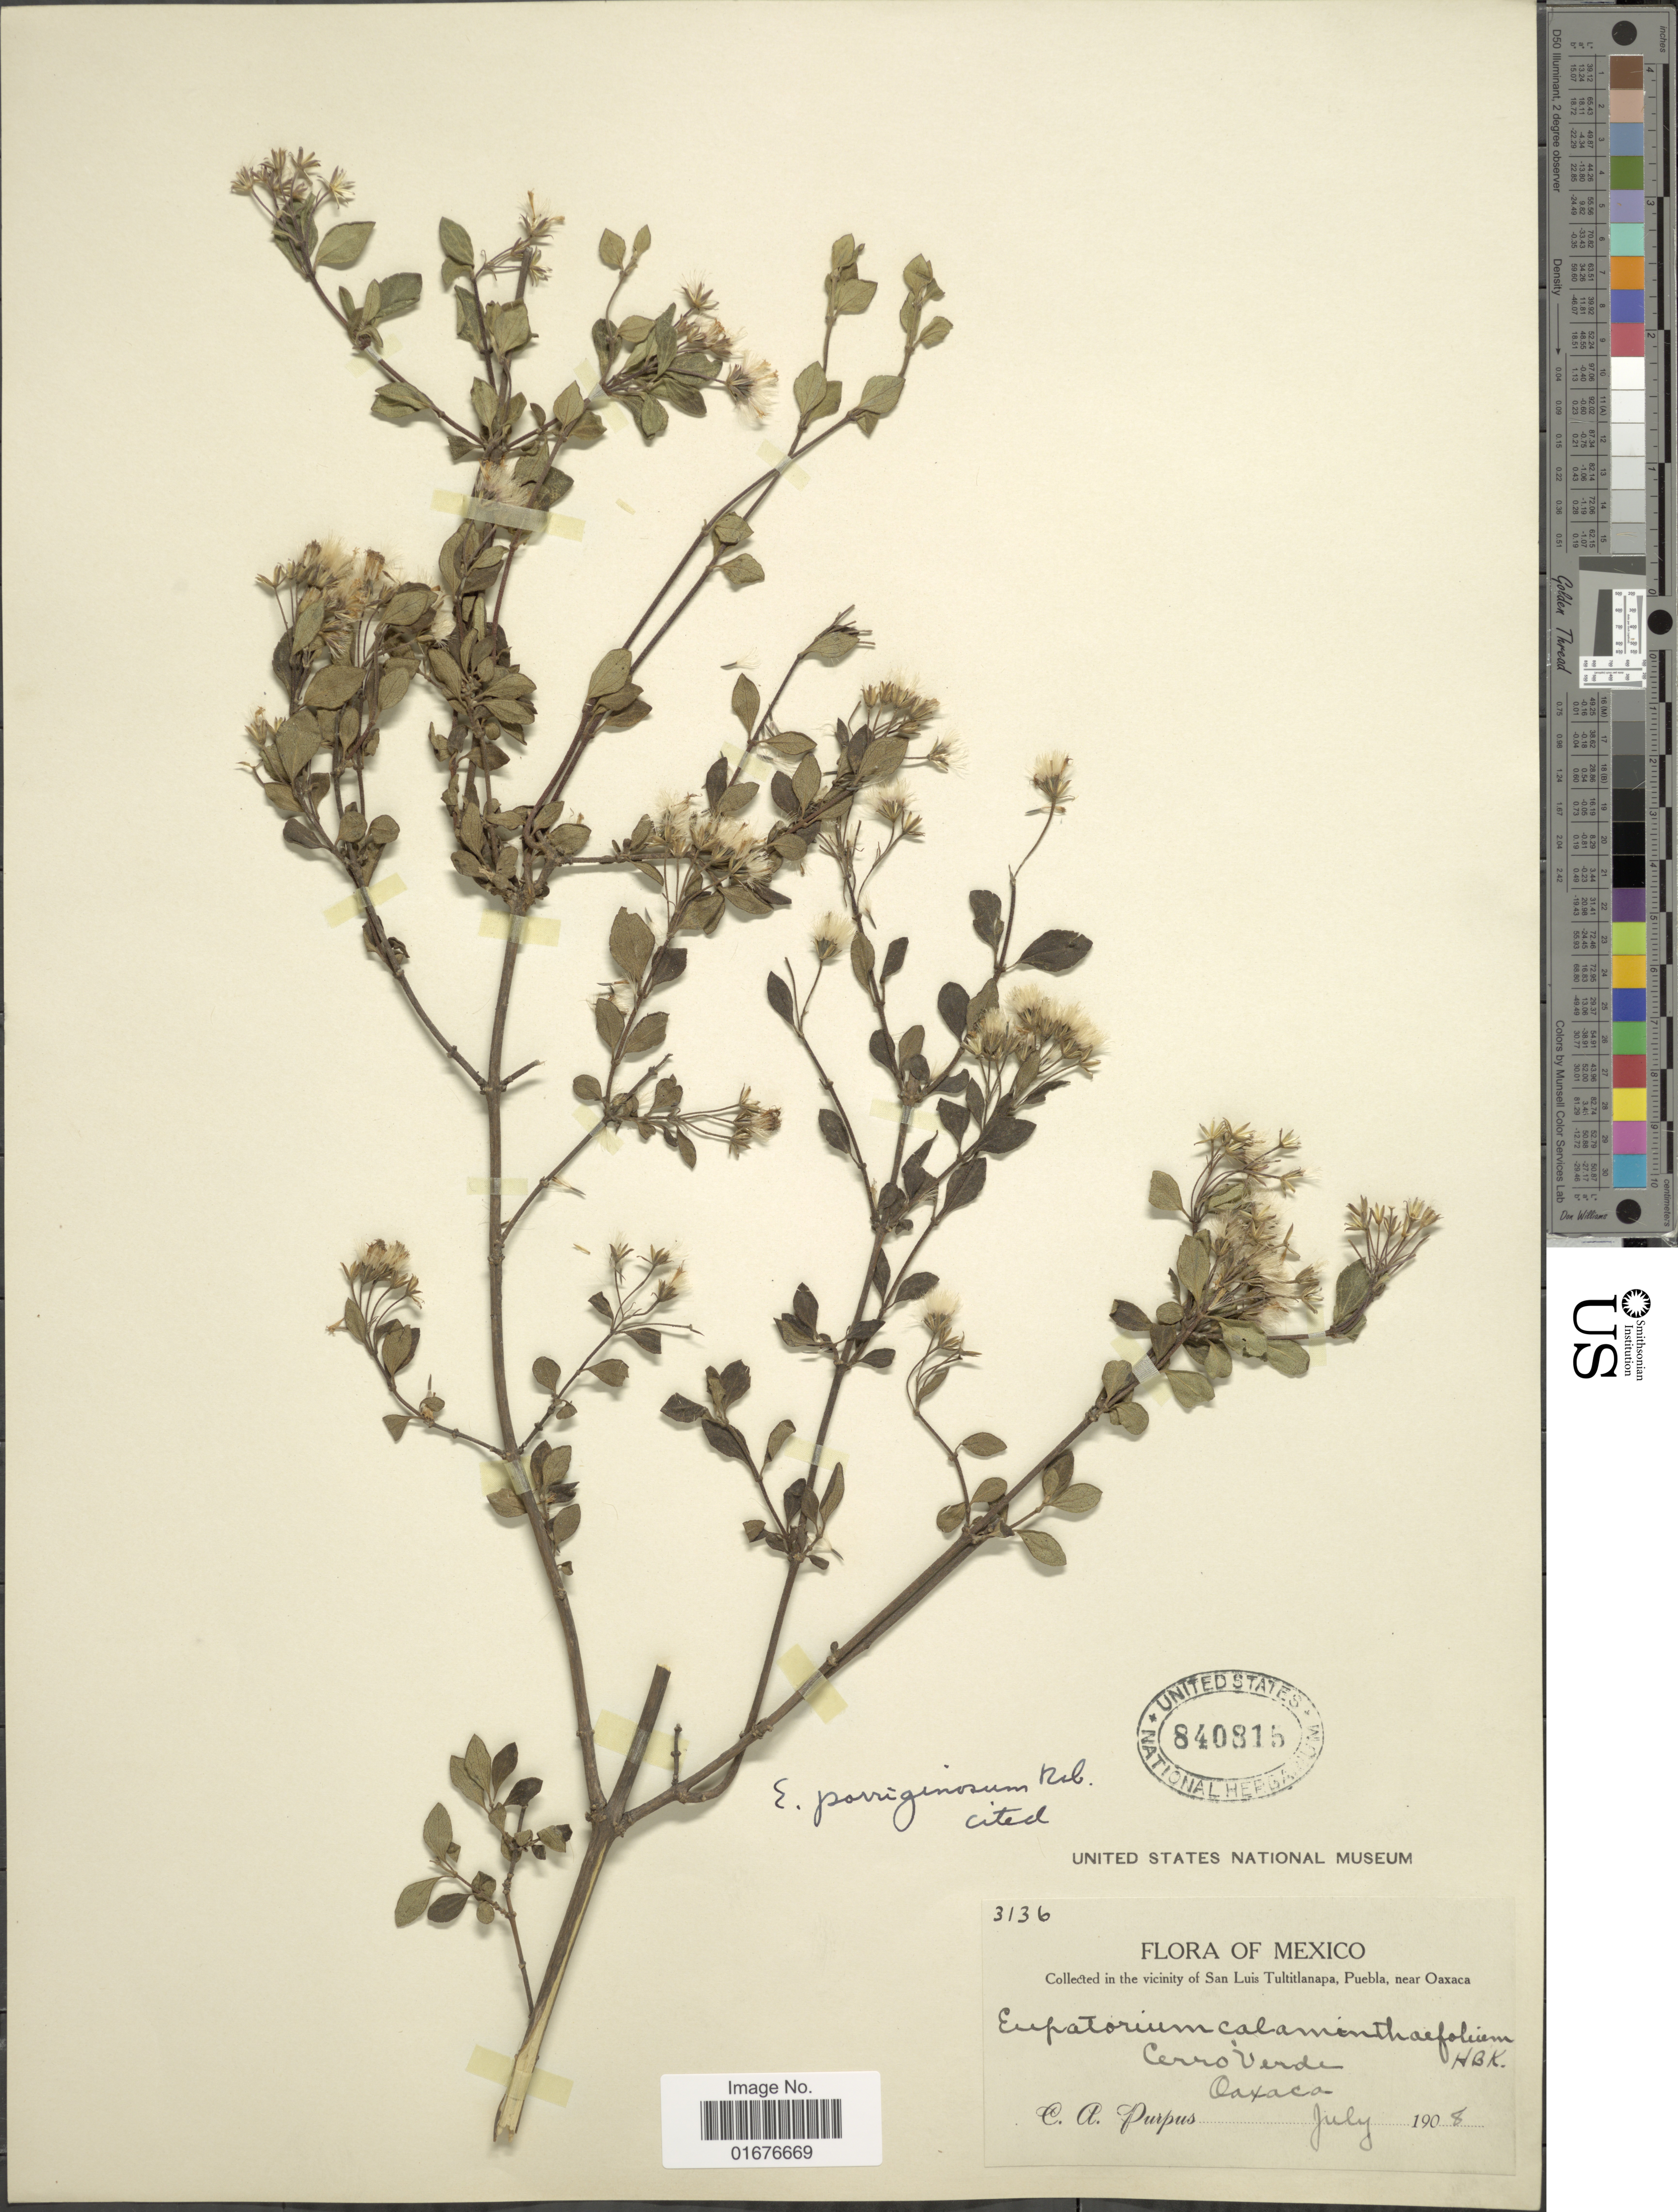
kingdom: Plantae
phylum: Tracheophyta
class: Magnoliopsida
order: Asterales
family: Asteraceae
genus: Ageratina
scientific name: Ageratina porriginosa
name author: (B.L. Rob.) R.M. King & H. Rob.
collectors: C. A. Purpus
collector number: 3136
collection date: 1908-07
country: Mexico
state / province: Oaxaca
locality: In the vicinity of San Luis Tultitlanapa, Puebla, near Oaxaca, Cerro Verde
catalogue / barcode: US 840815